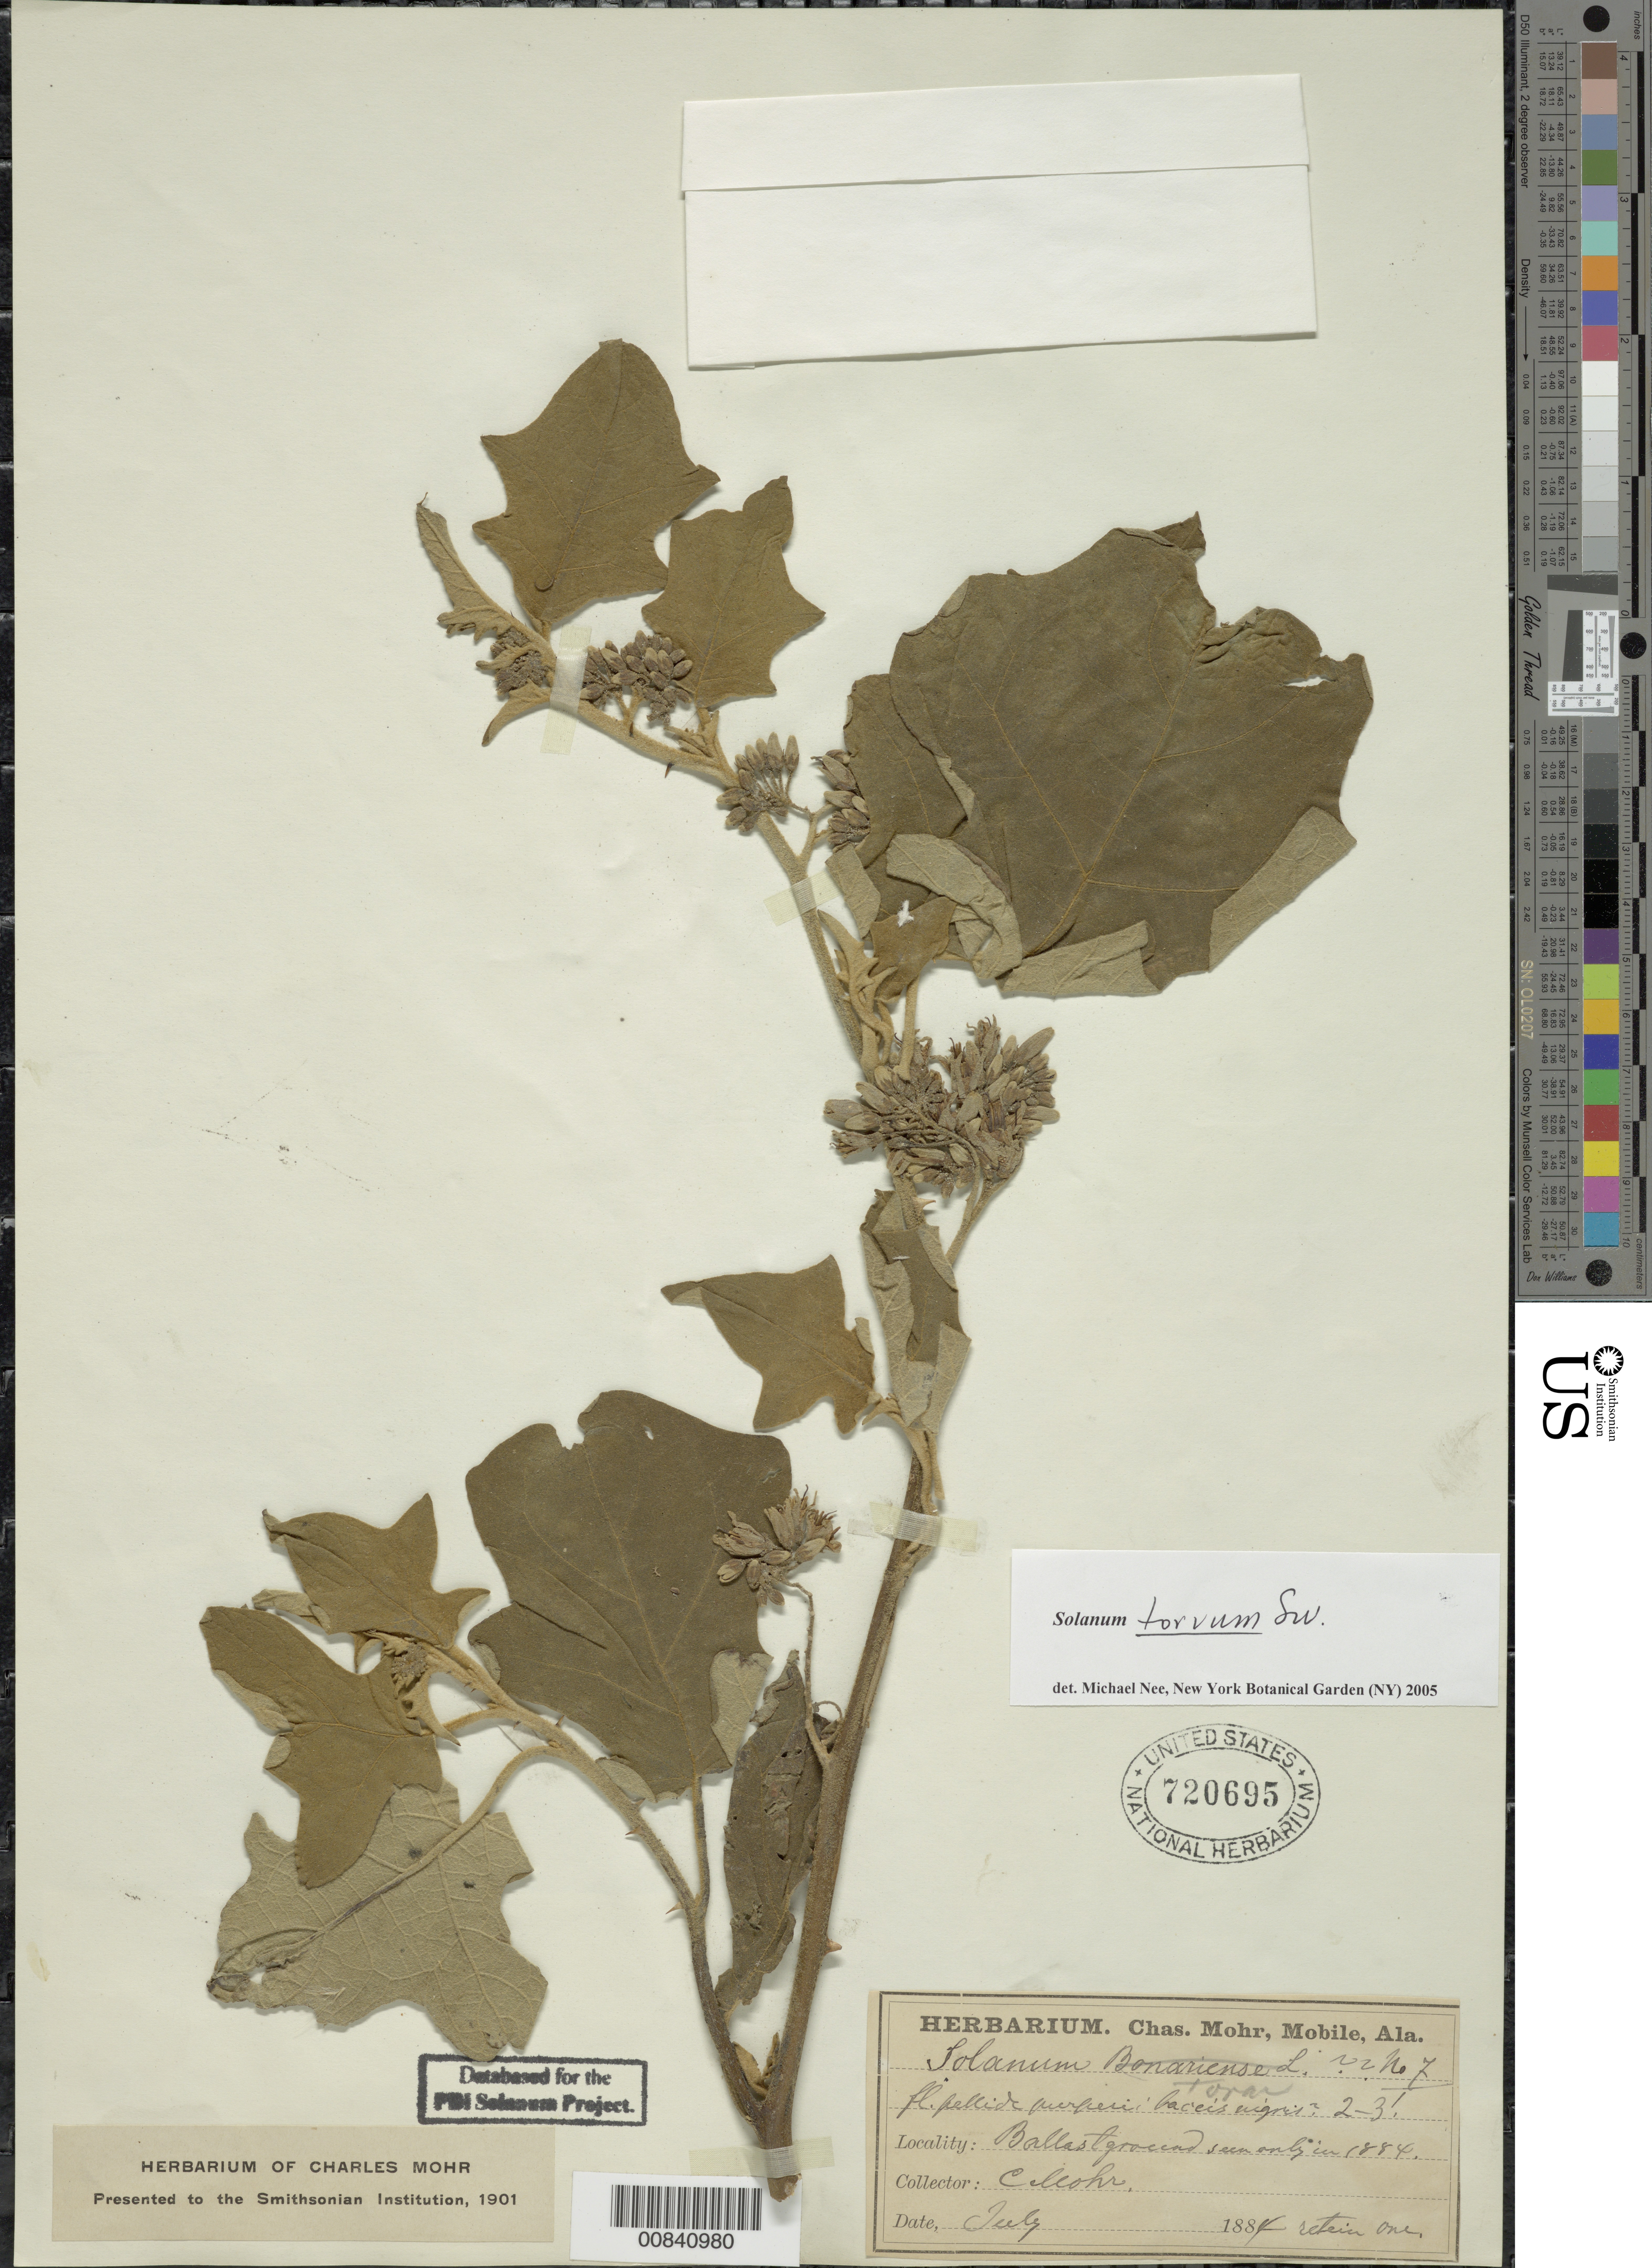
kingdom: Plantae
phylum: Tracheophyta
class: Magnoliopsida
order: Solanales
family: Solanaceae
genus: Solanum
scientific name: Solanum torvum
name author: Sw.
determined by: Nee, Michael H.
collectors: C. T. Mohr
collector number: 7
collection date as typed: Jul 1884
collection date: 1884-07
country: United States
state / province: Alabama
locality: Mobile.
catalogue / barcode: US 720695